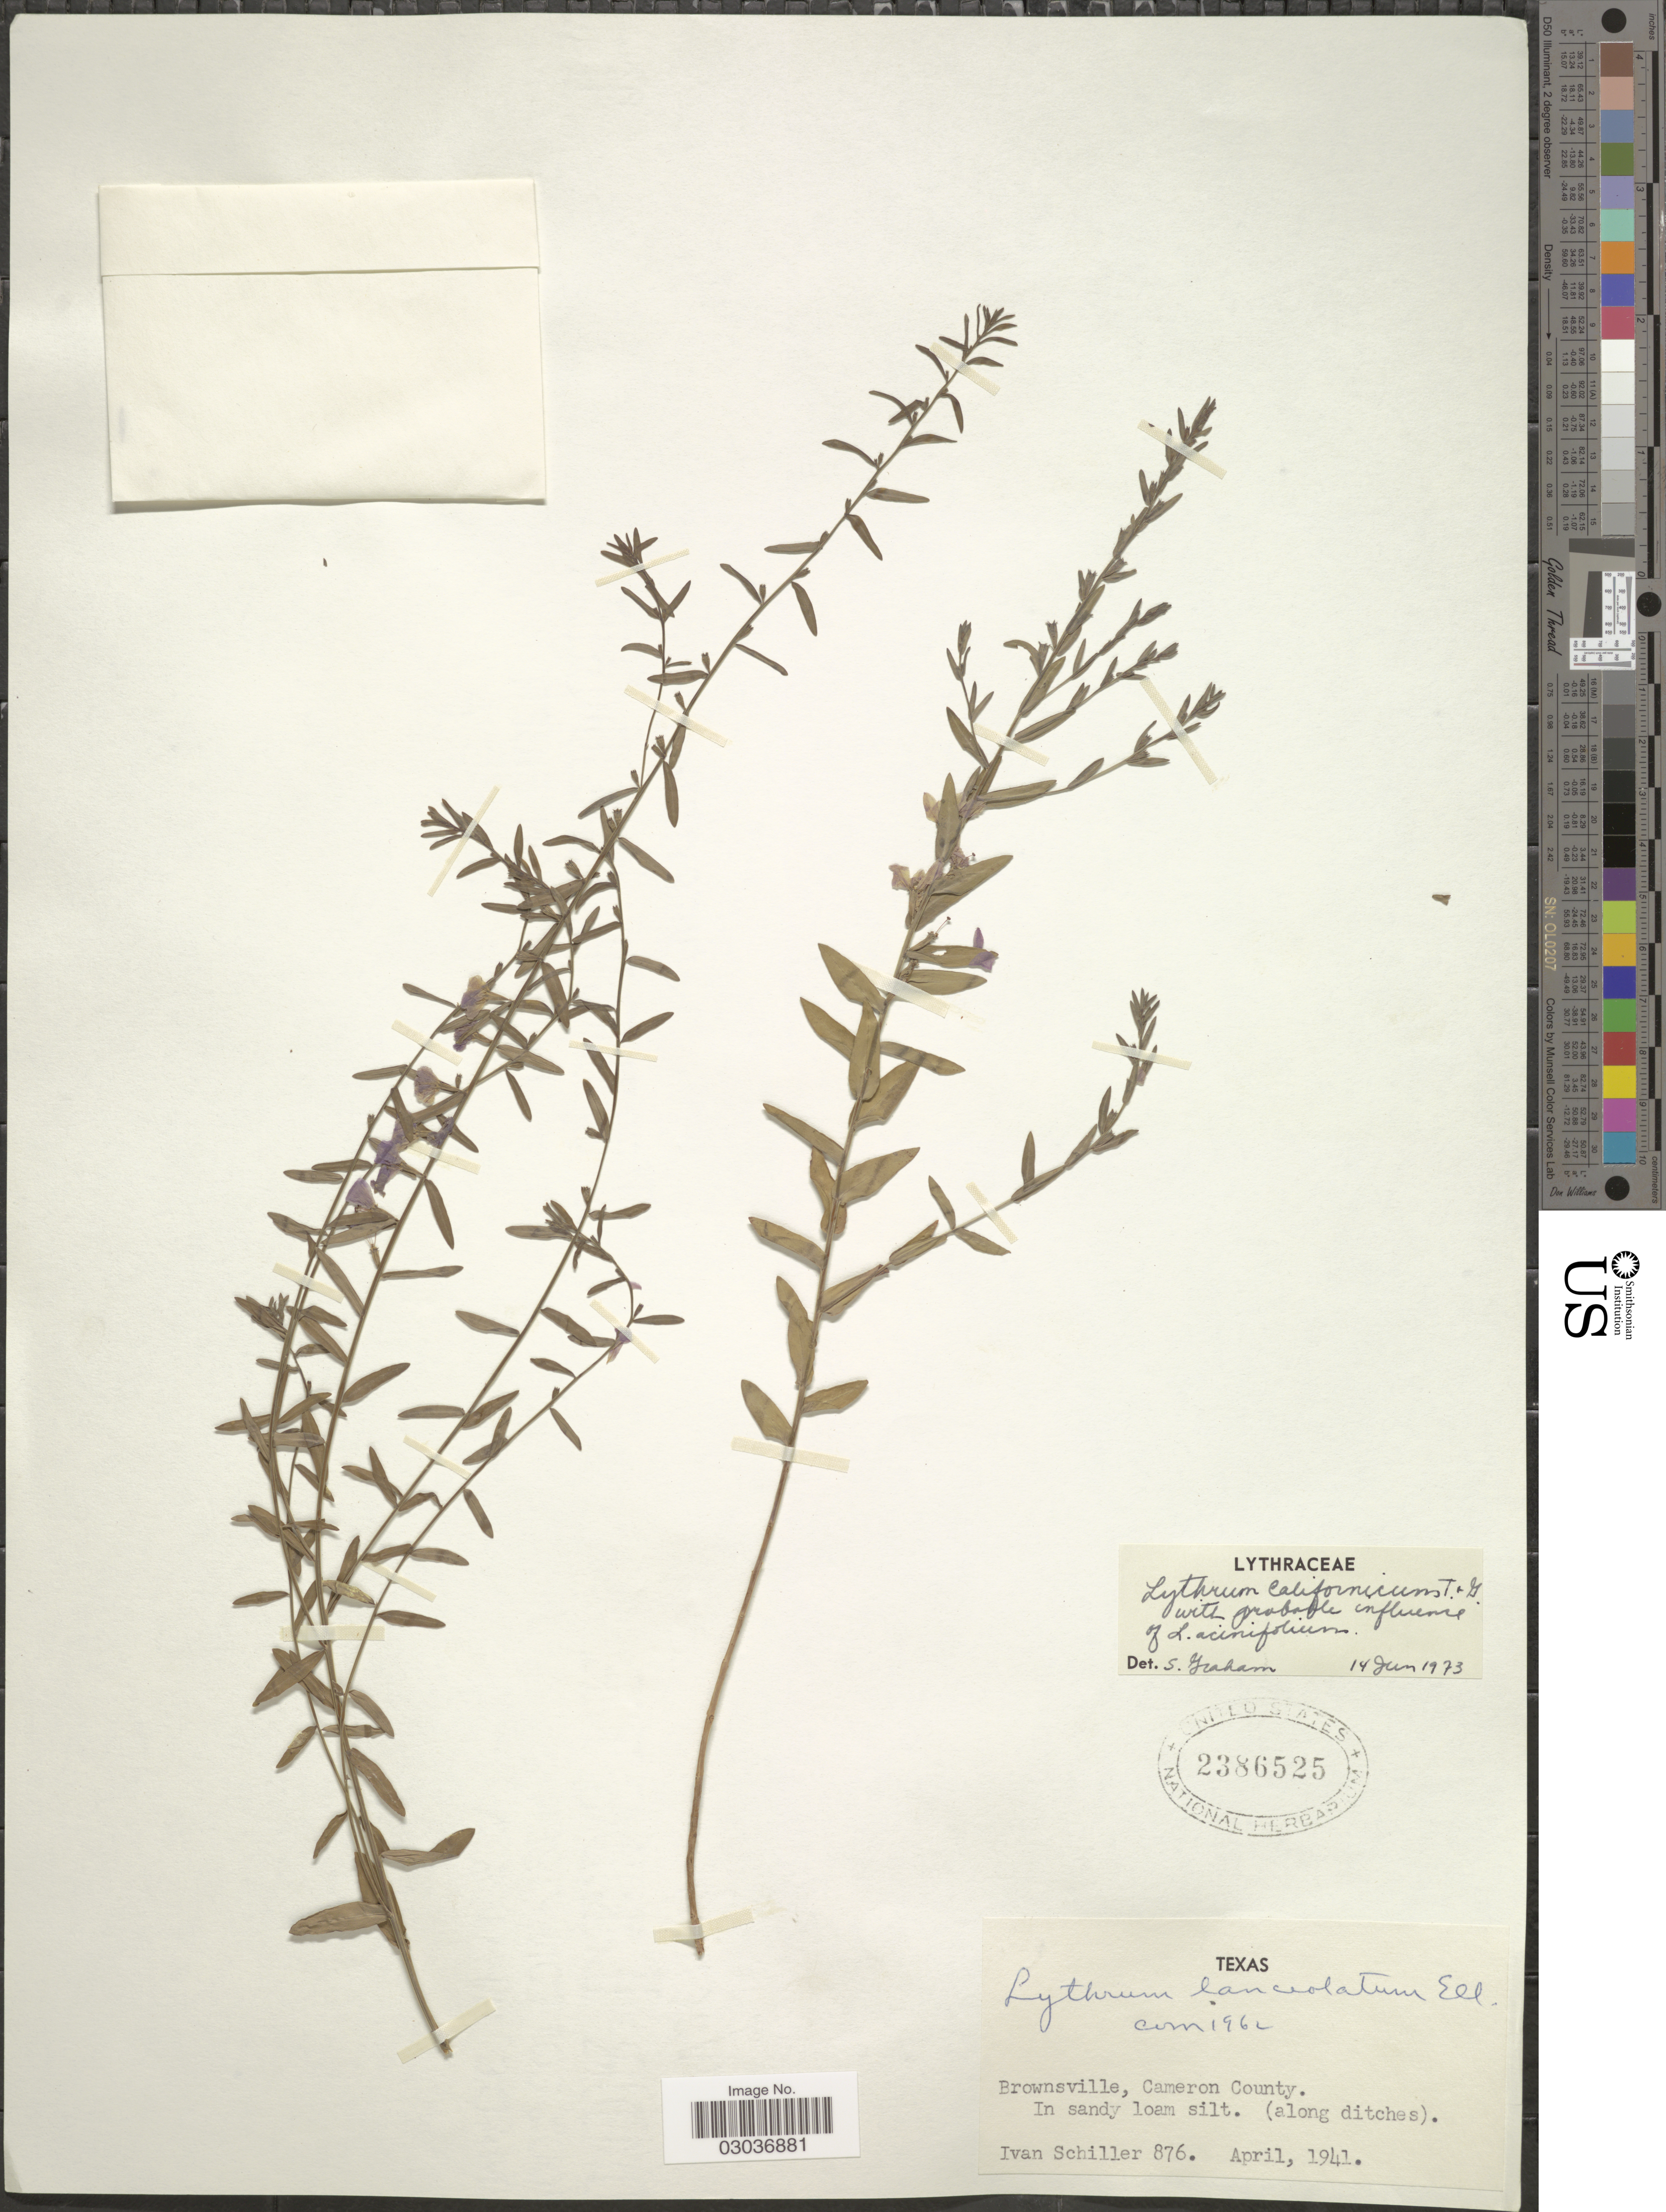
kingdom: Plantae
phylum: Tracheophyta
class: Magnoliopsida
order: Myrtales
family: Lythraceae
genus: Lythrum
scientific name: Lythrum californicum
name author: Torr. & A. Gray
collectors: I. Schiller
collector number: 876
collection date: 1941-04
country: United States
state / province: Texas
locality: Brownsville, Cameron County.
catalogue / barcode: US 2386525